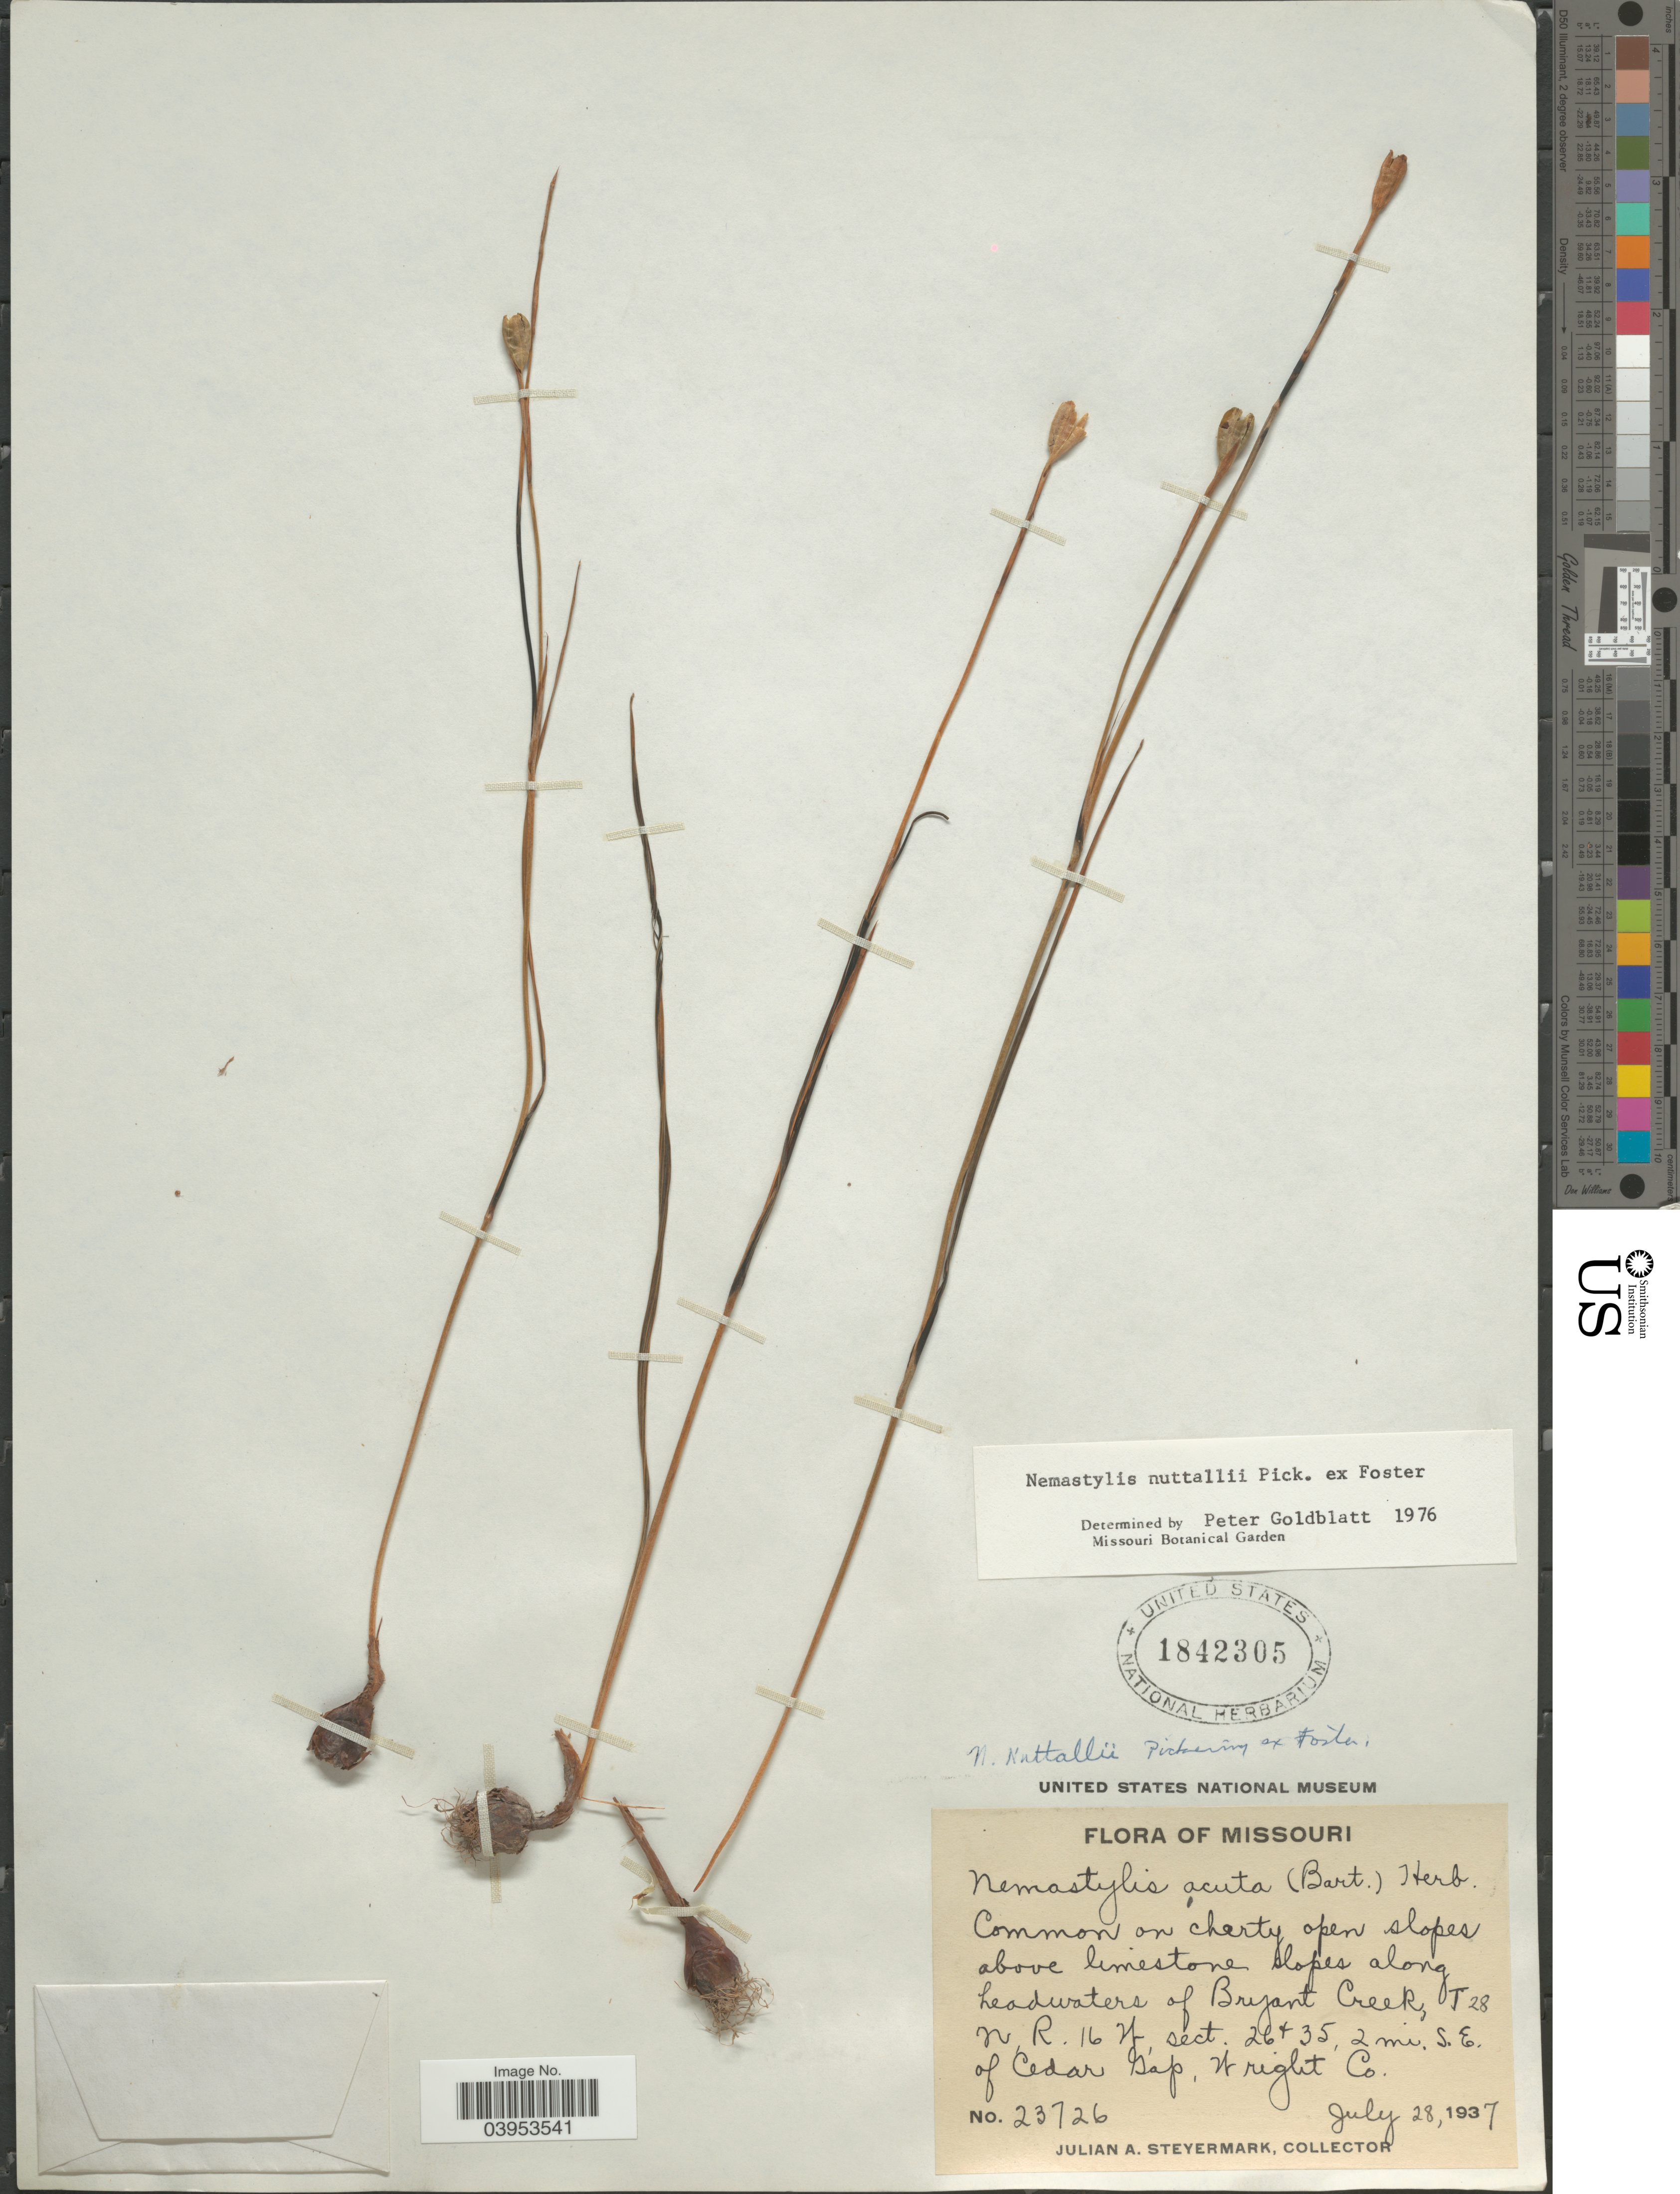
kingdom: Plantae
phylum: Tracheophyta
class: Liliopsida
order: Asparagales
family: Iridaceae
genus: Nemastylis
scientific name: Nemastylis nuttallii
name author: Pickering ex R.C. Foster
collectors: J. Steyermark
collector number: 23726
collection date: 1937-07-28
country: United States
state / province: Missouri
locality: Above limestone slopes along headwaters of Bryant Creek, T 28 N, R. 16 W, sect. 26 & 35, 2 mi. S.E. of Cedar Tsp, Wright Co.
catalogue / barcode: US 1842305